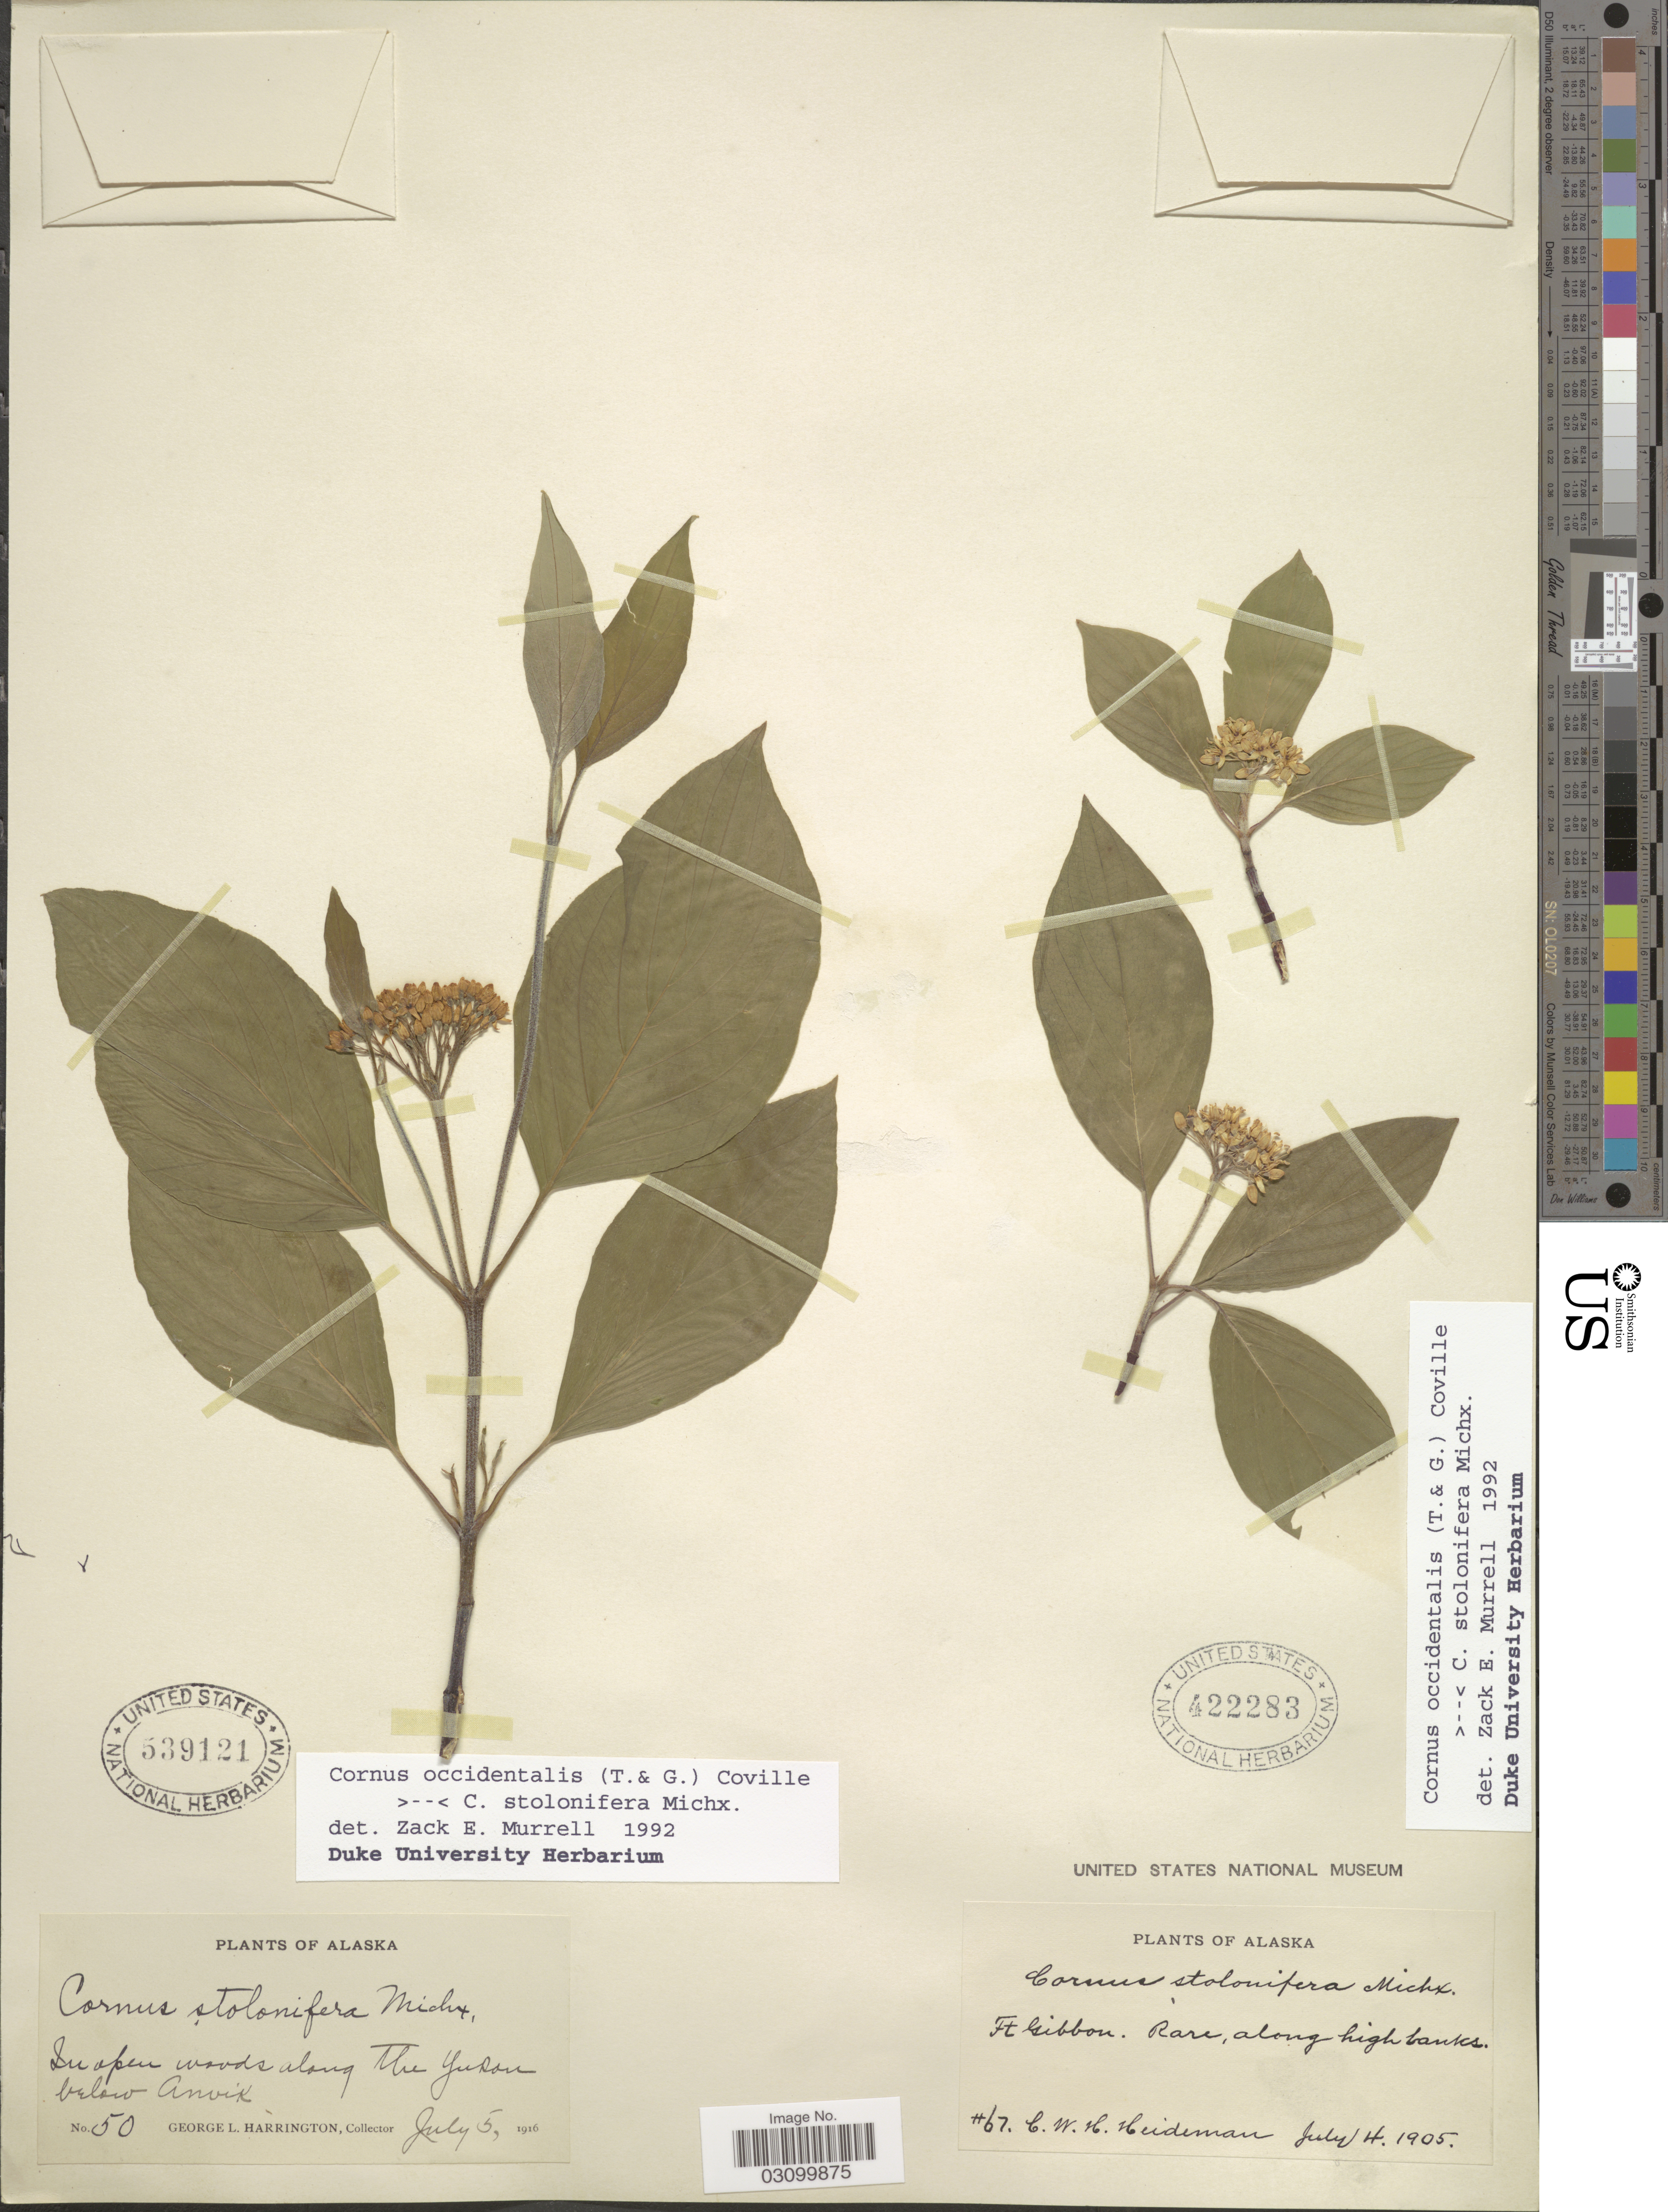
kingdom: Plantae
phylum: Tracheophyta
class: Magnoliopsida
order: Cornales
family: Cornaceae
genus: Cornus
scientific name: Cornus sp.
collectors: C. Heideman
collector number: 67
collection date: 1905-07-14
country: United States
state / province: Alaska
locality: Ft. Gibbon. Rare, along high banks.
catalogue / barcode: US 422283